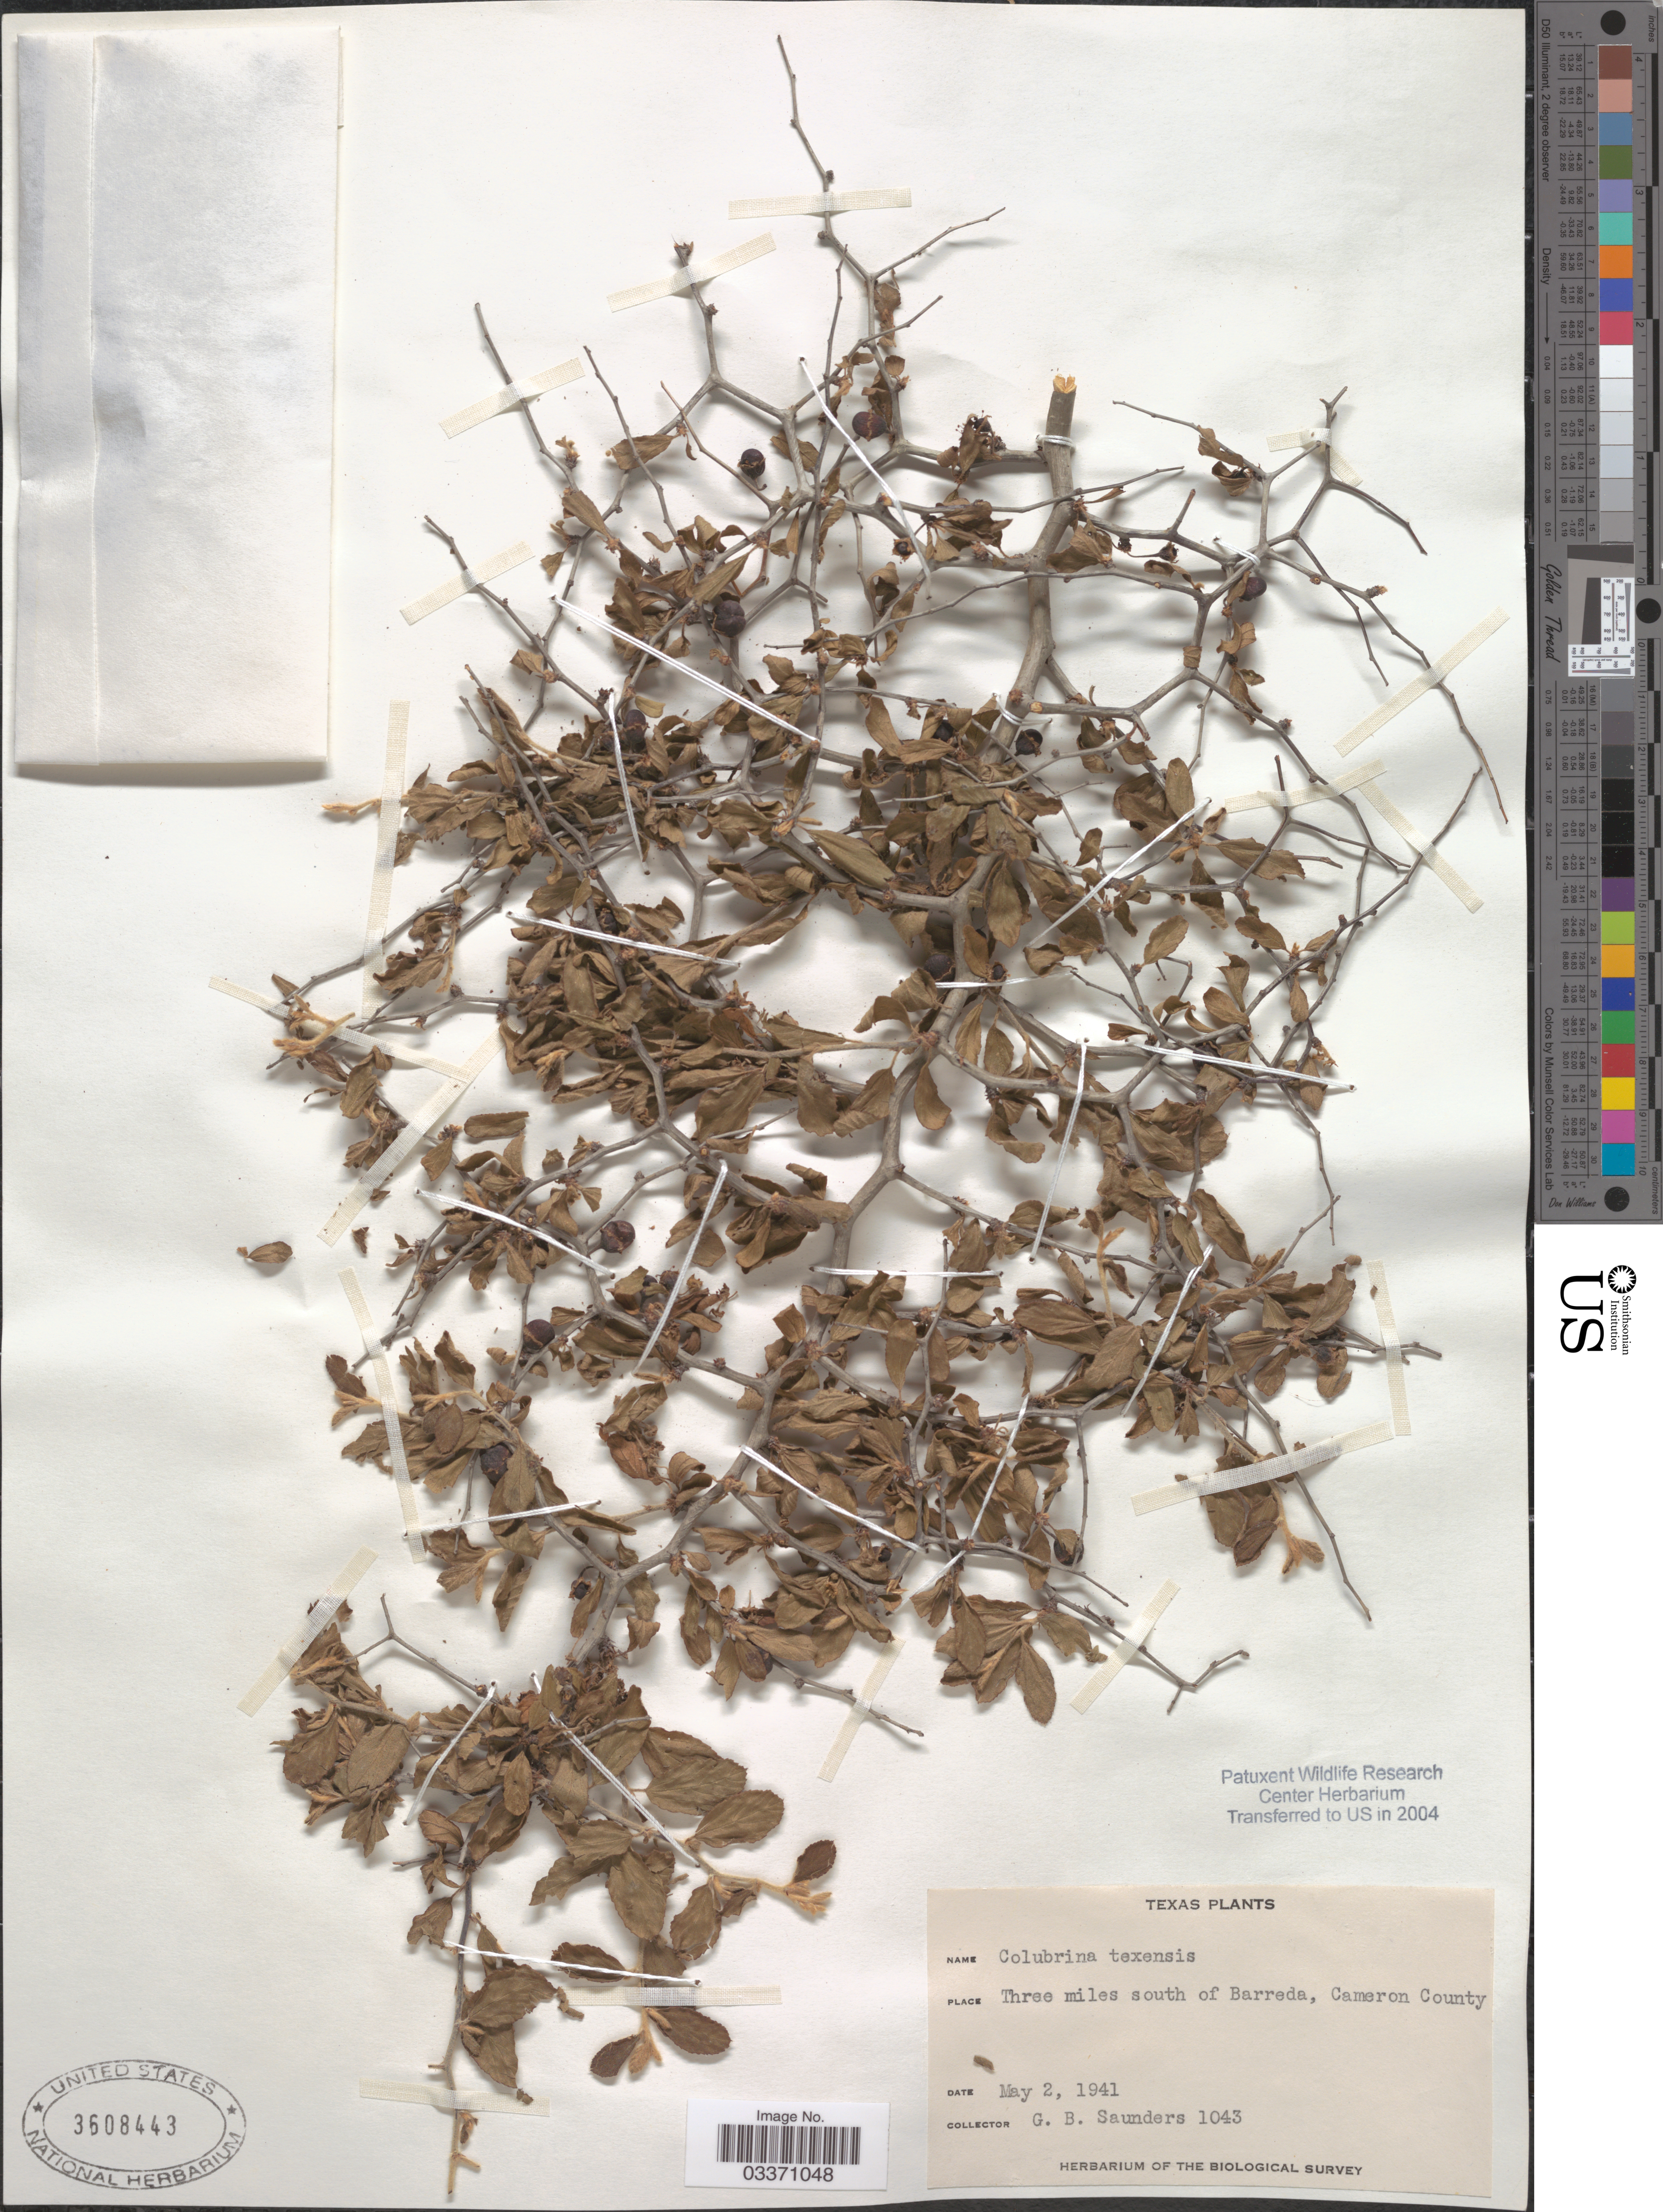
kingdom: Plantae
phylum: Tracheophyta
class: Magnoliopsida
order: Rosales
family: Rhamnaceae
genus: Colubrina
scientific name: Colubrina texensis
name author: (Torr. & A. Gray) A. Gray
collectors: G. B. Saunders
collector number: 1043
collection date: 1941-05-02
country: United States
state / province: Texas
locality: Three miles south of Barreda, Cameron County.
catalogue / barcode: US 3608443